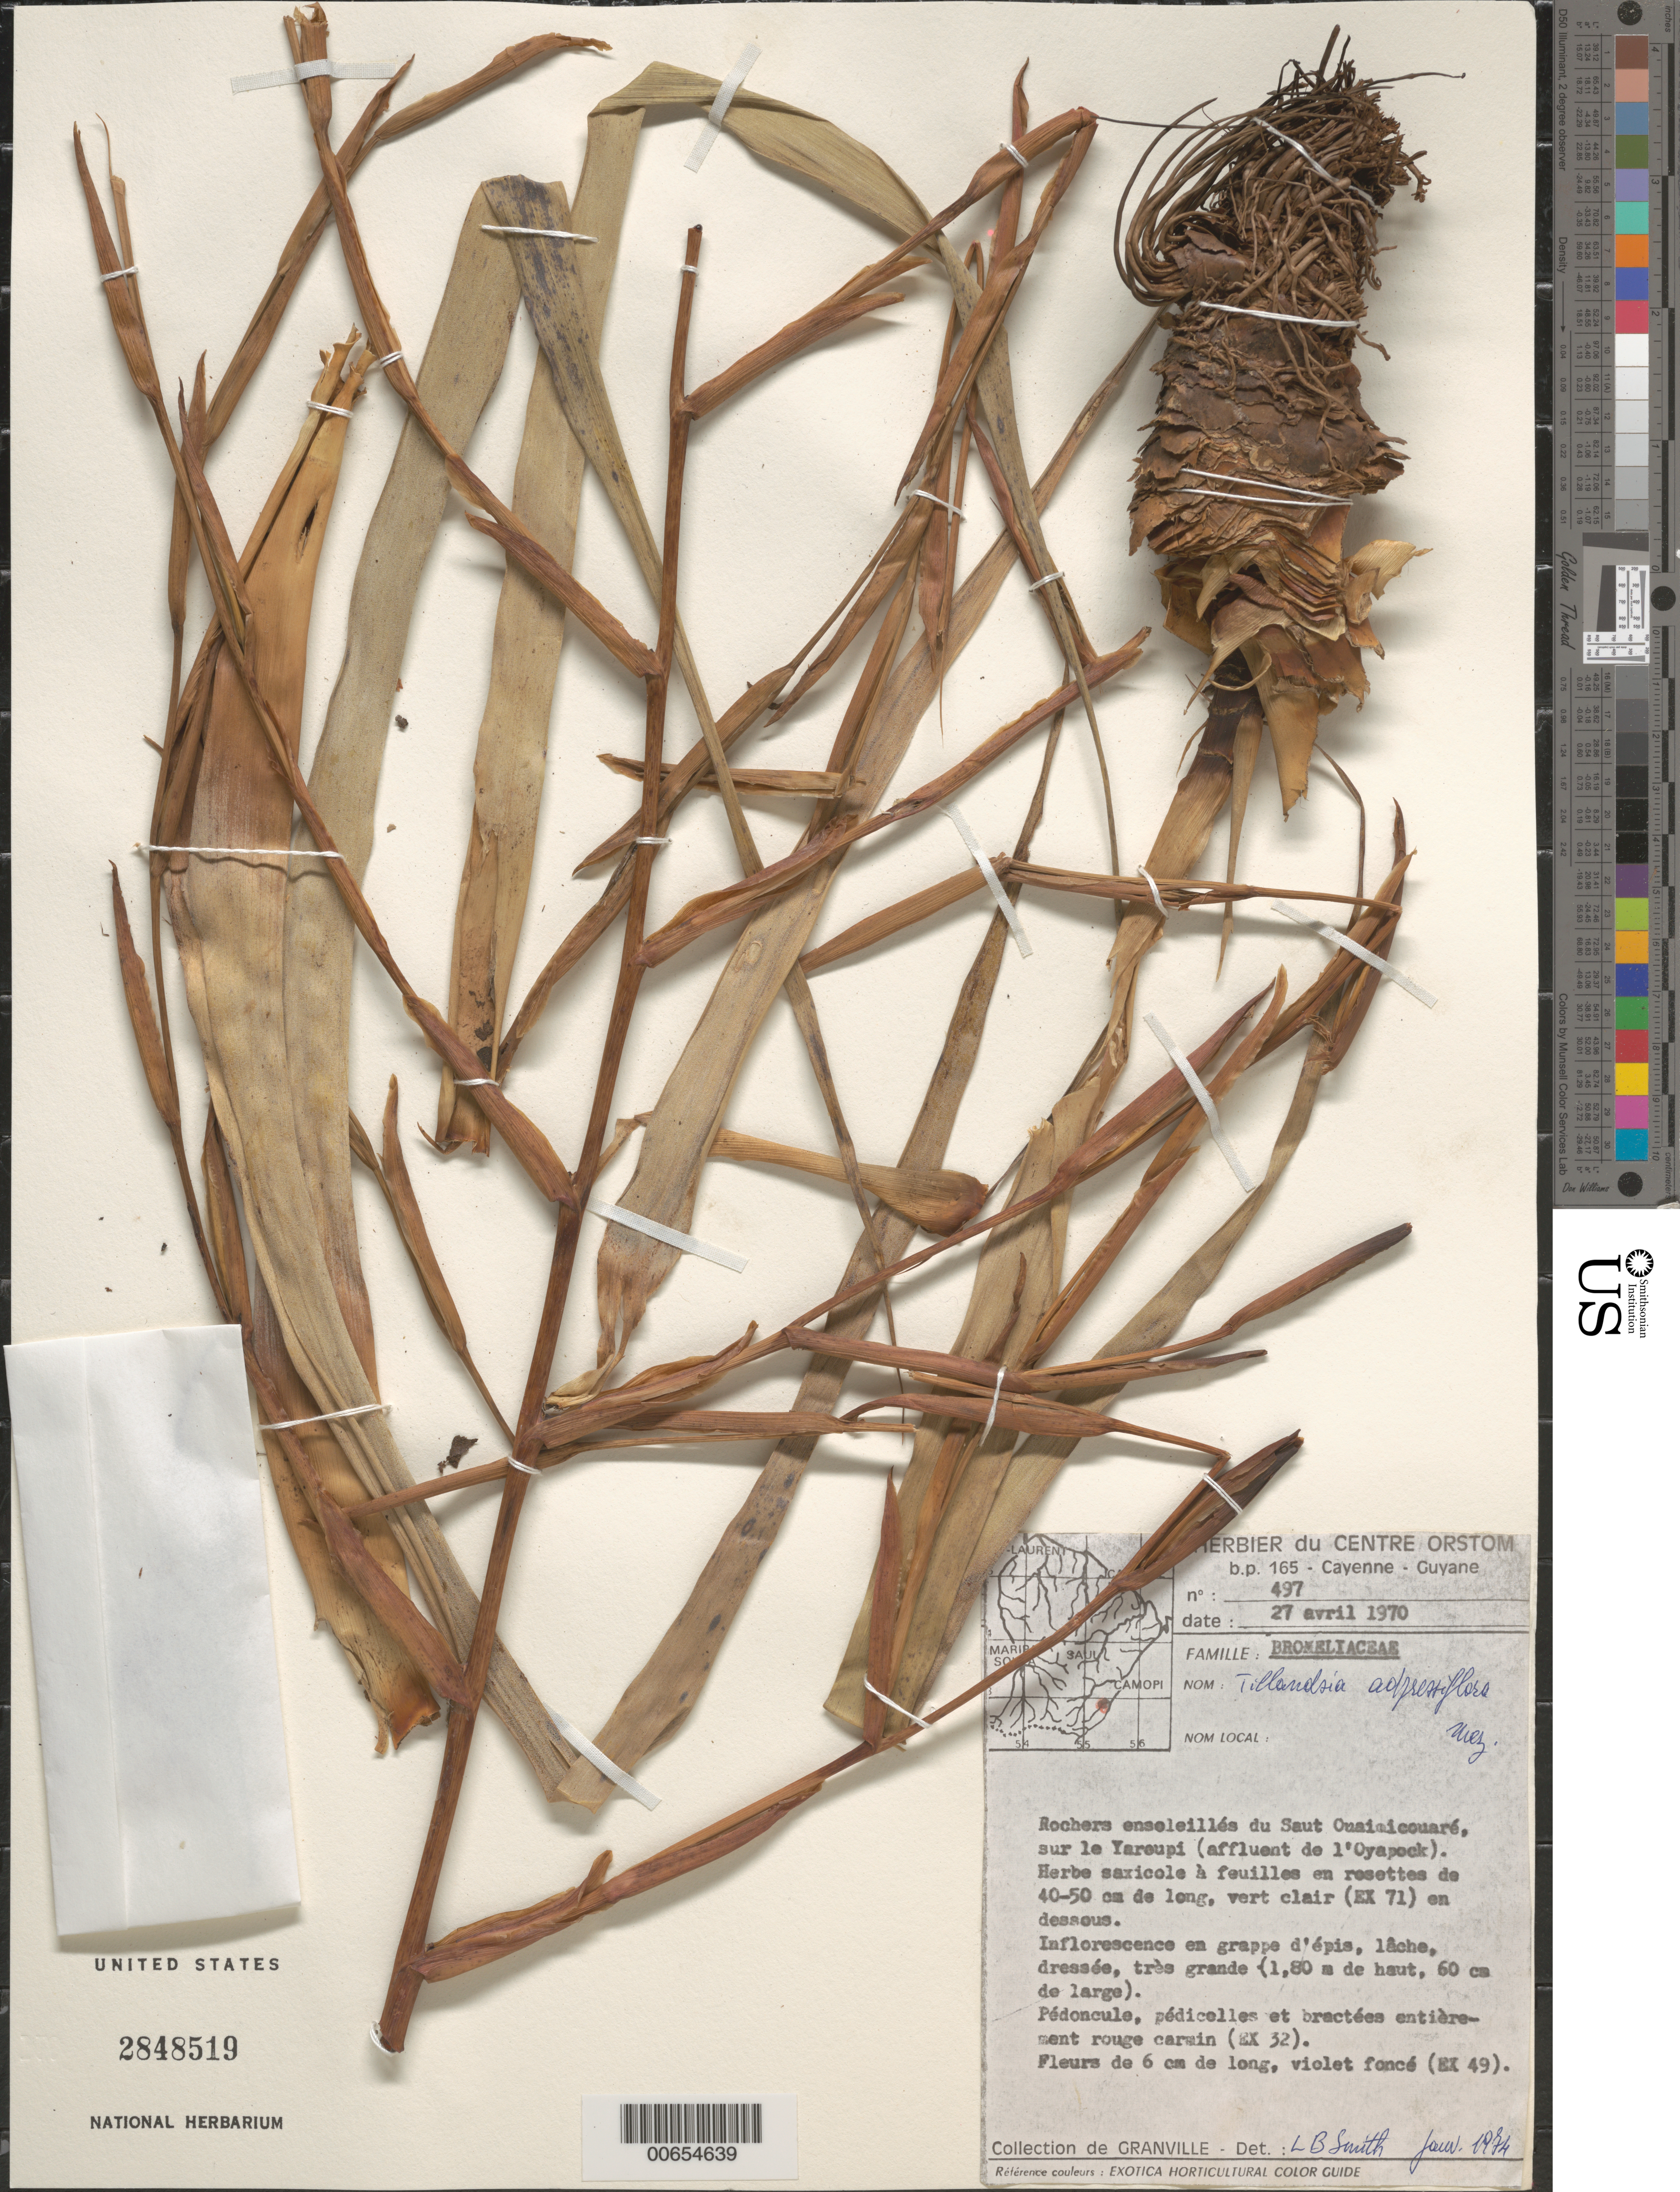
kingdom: Plantae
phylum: Tracheophyta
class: Liliopsida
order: Poales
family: Bromeliaceae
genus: Tillandsia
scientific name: Tillandsia adpressiflora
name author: Mez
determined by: Smith, Lyman B., (US), NMNH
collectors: J.-J. de Granville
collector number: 497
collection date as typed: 27-Apr-70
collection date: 1970-04-27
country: French Guiana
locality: Fleuve Yaroupi (affl. de l'Oyapock), Saut Ouaimicouaré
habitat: Rocks in sun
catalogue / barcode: US 2848519